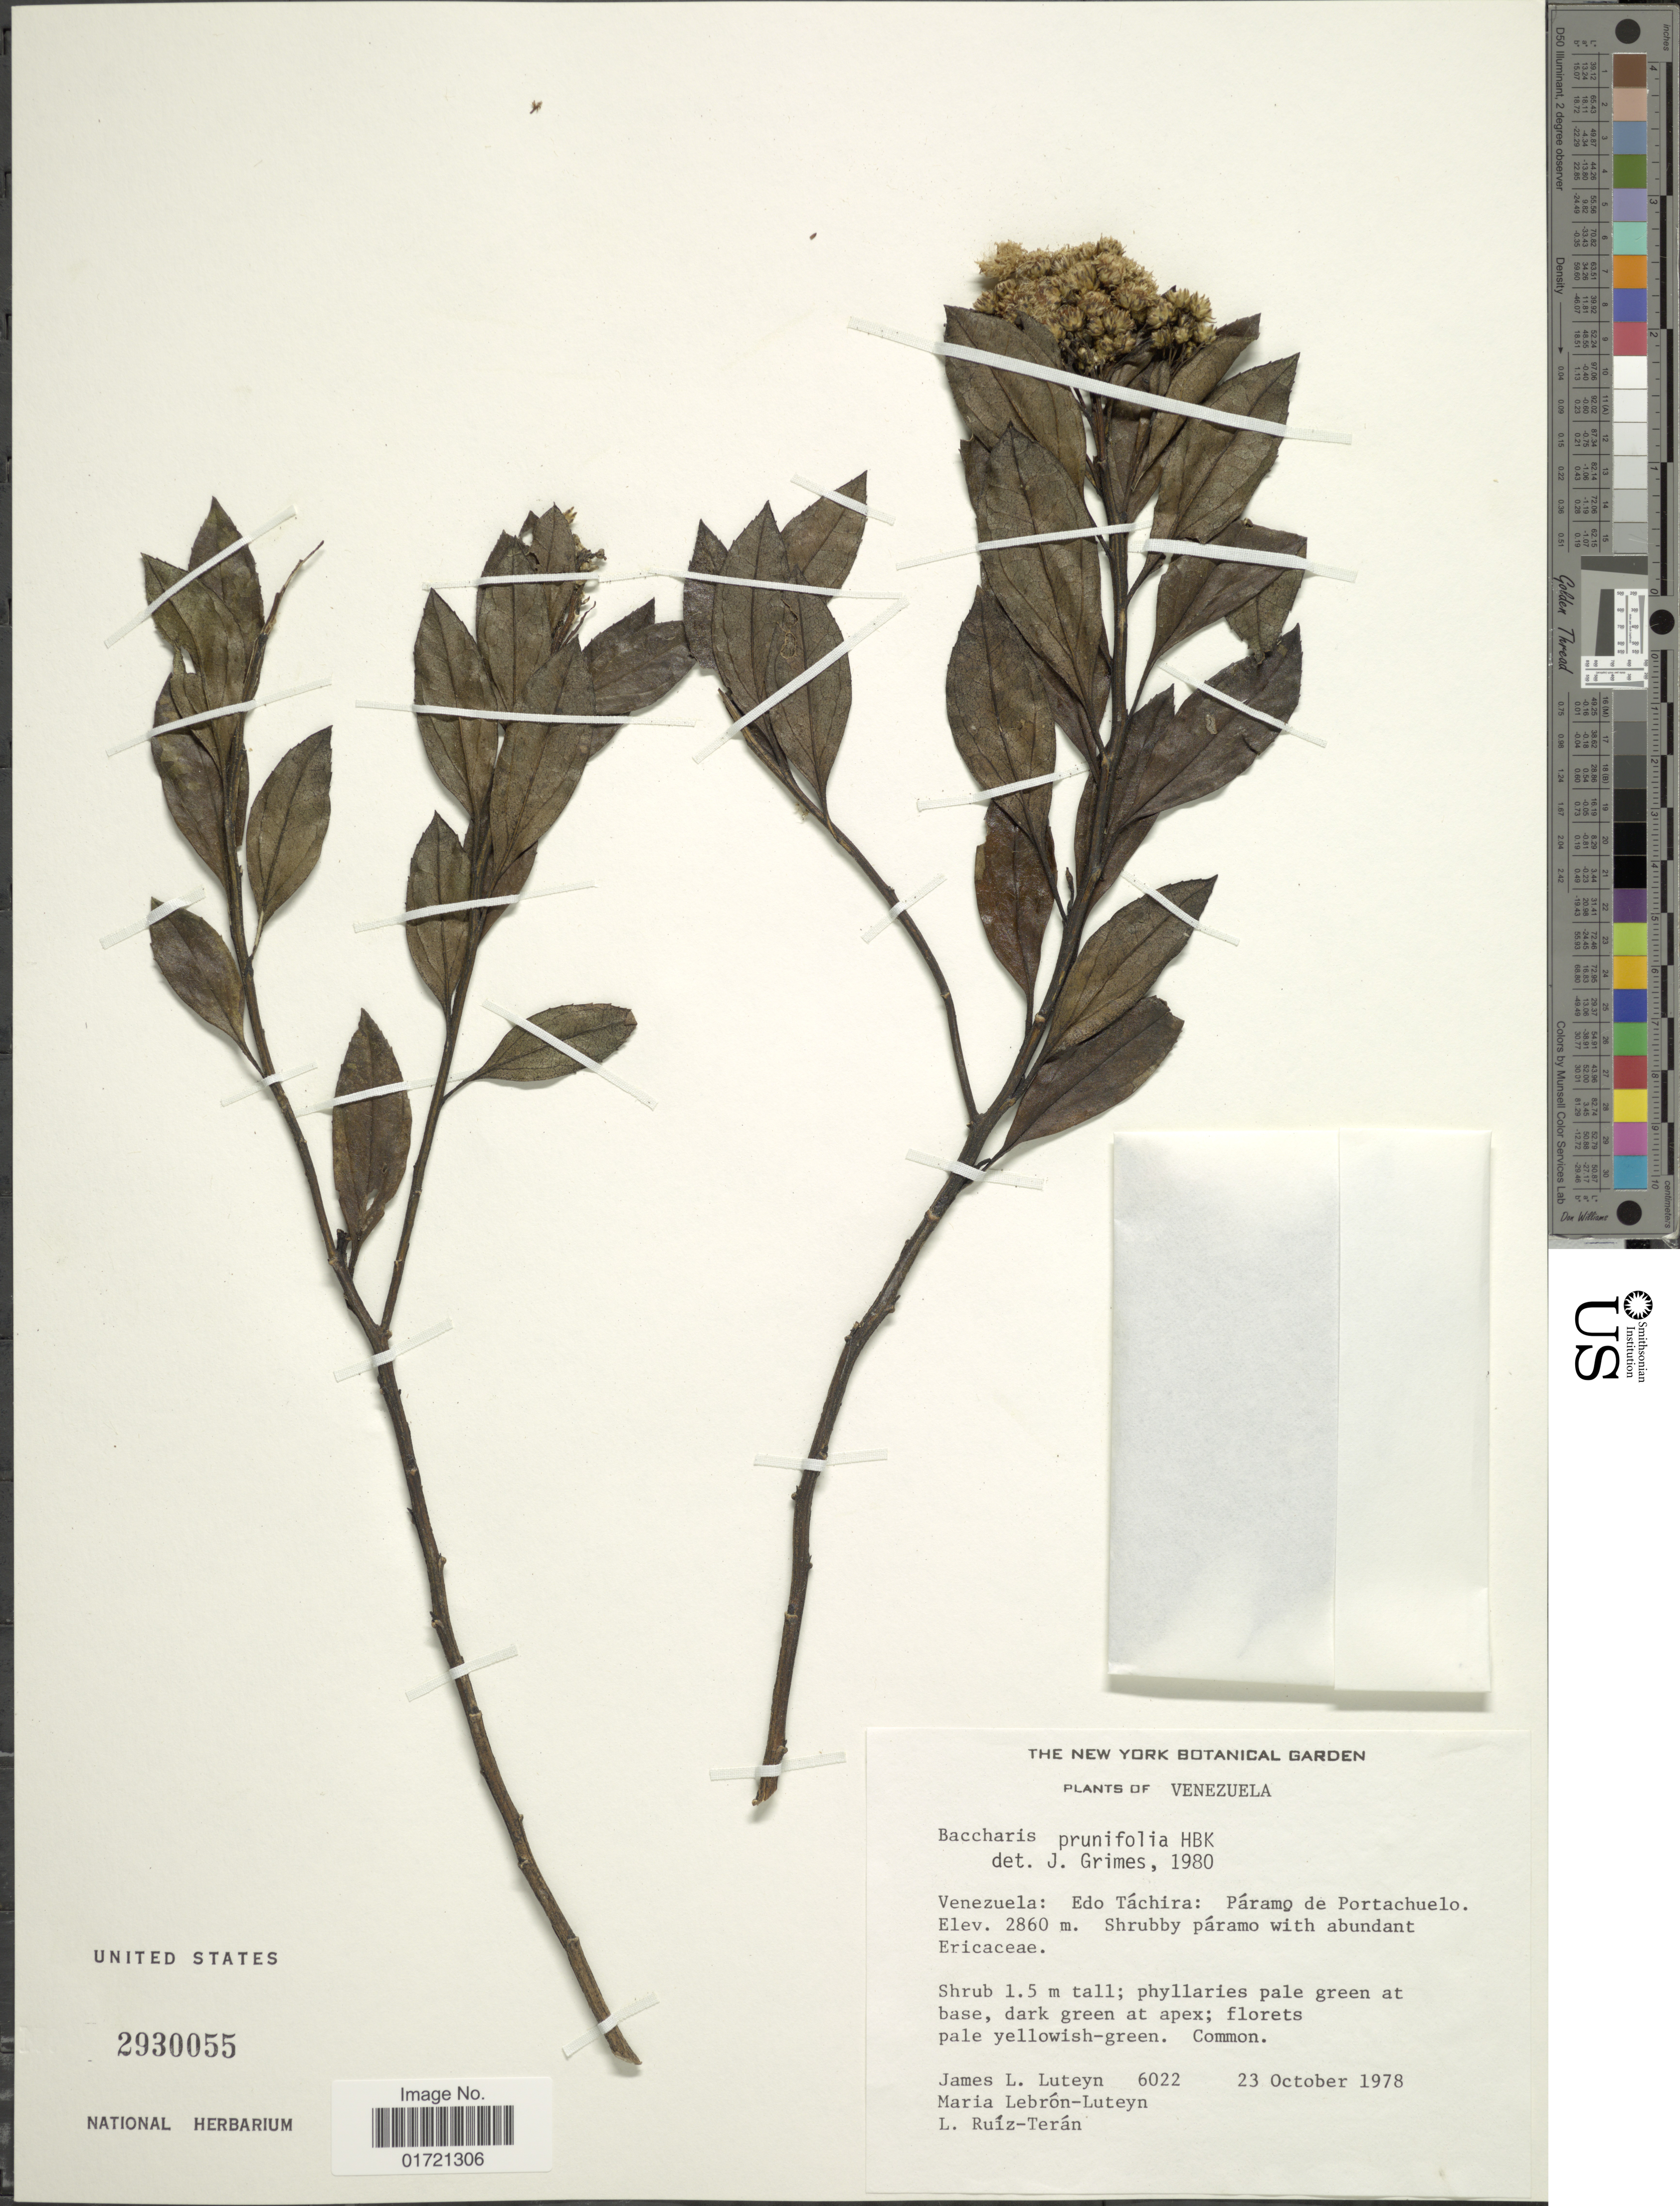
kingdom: Plantae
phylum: Tracheophyta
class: Magnoliopsida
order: Asterales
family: Asteraceae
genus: Baccharis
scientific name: Baccharis prunifolia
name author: Kunth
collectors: J. L. Luteyn, M. L. Lebrón-Luteyn & L. E. Ruíz-Terán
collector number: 6022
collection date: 1978-10-23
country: Venezuela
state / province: Tachira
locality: Páramo de Portachuelo.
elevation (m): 2860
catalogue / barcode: US 2930055